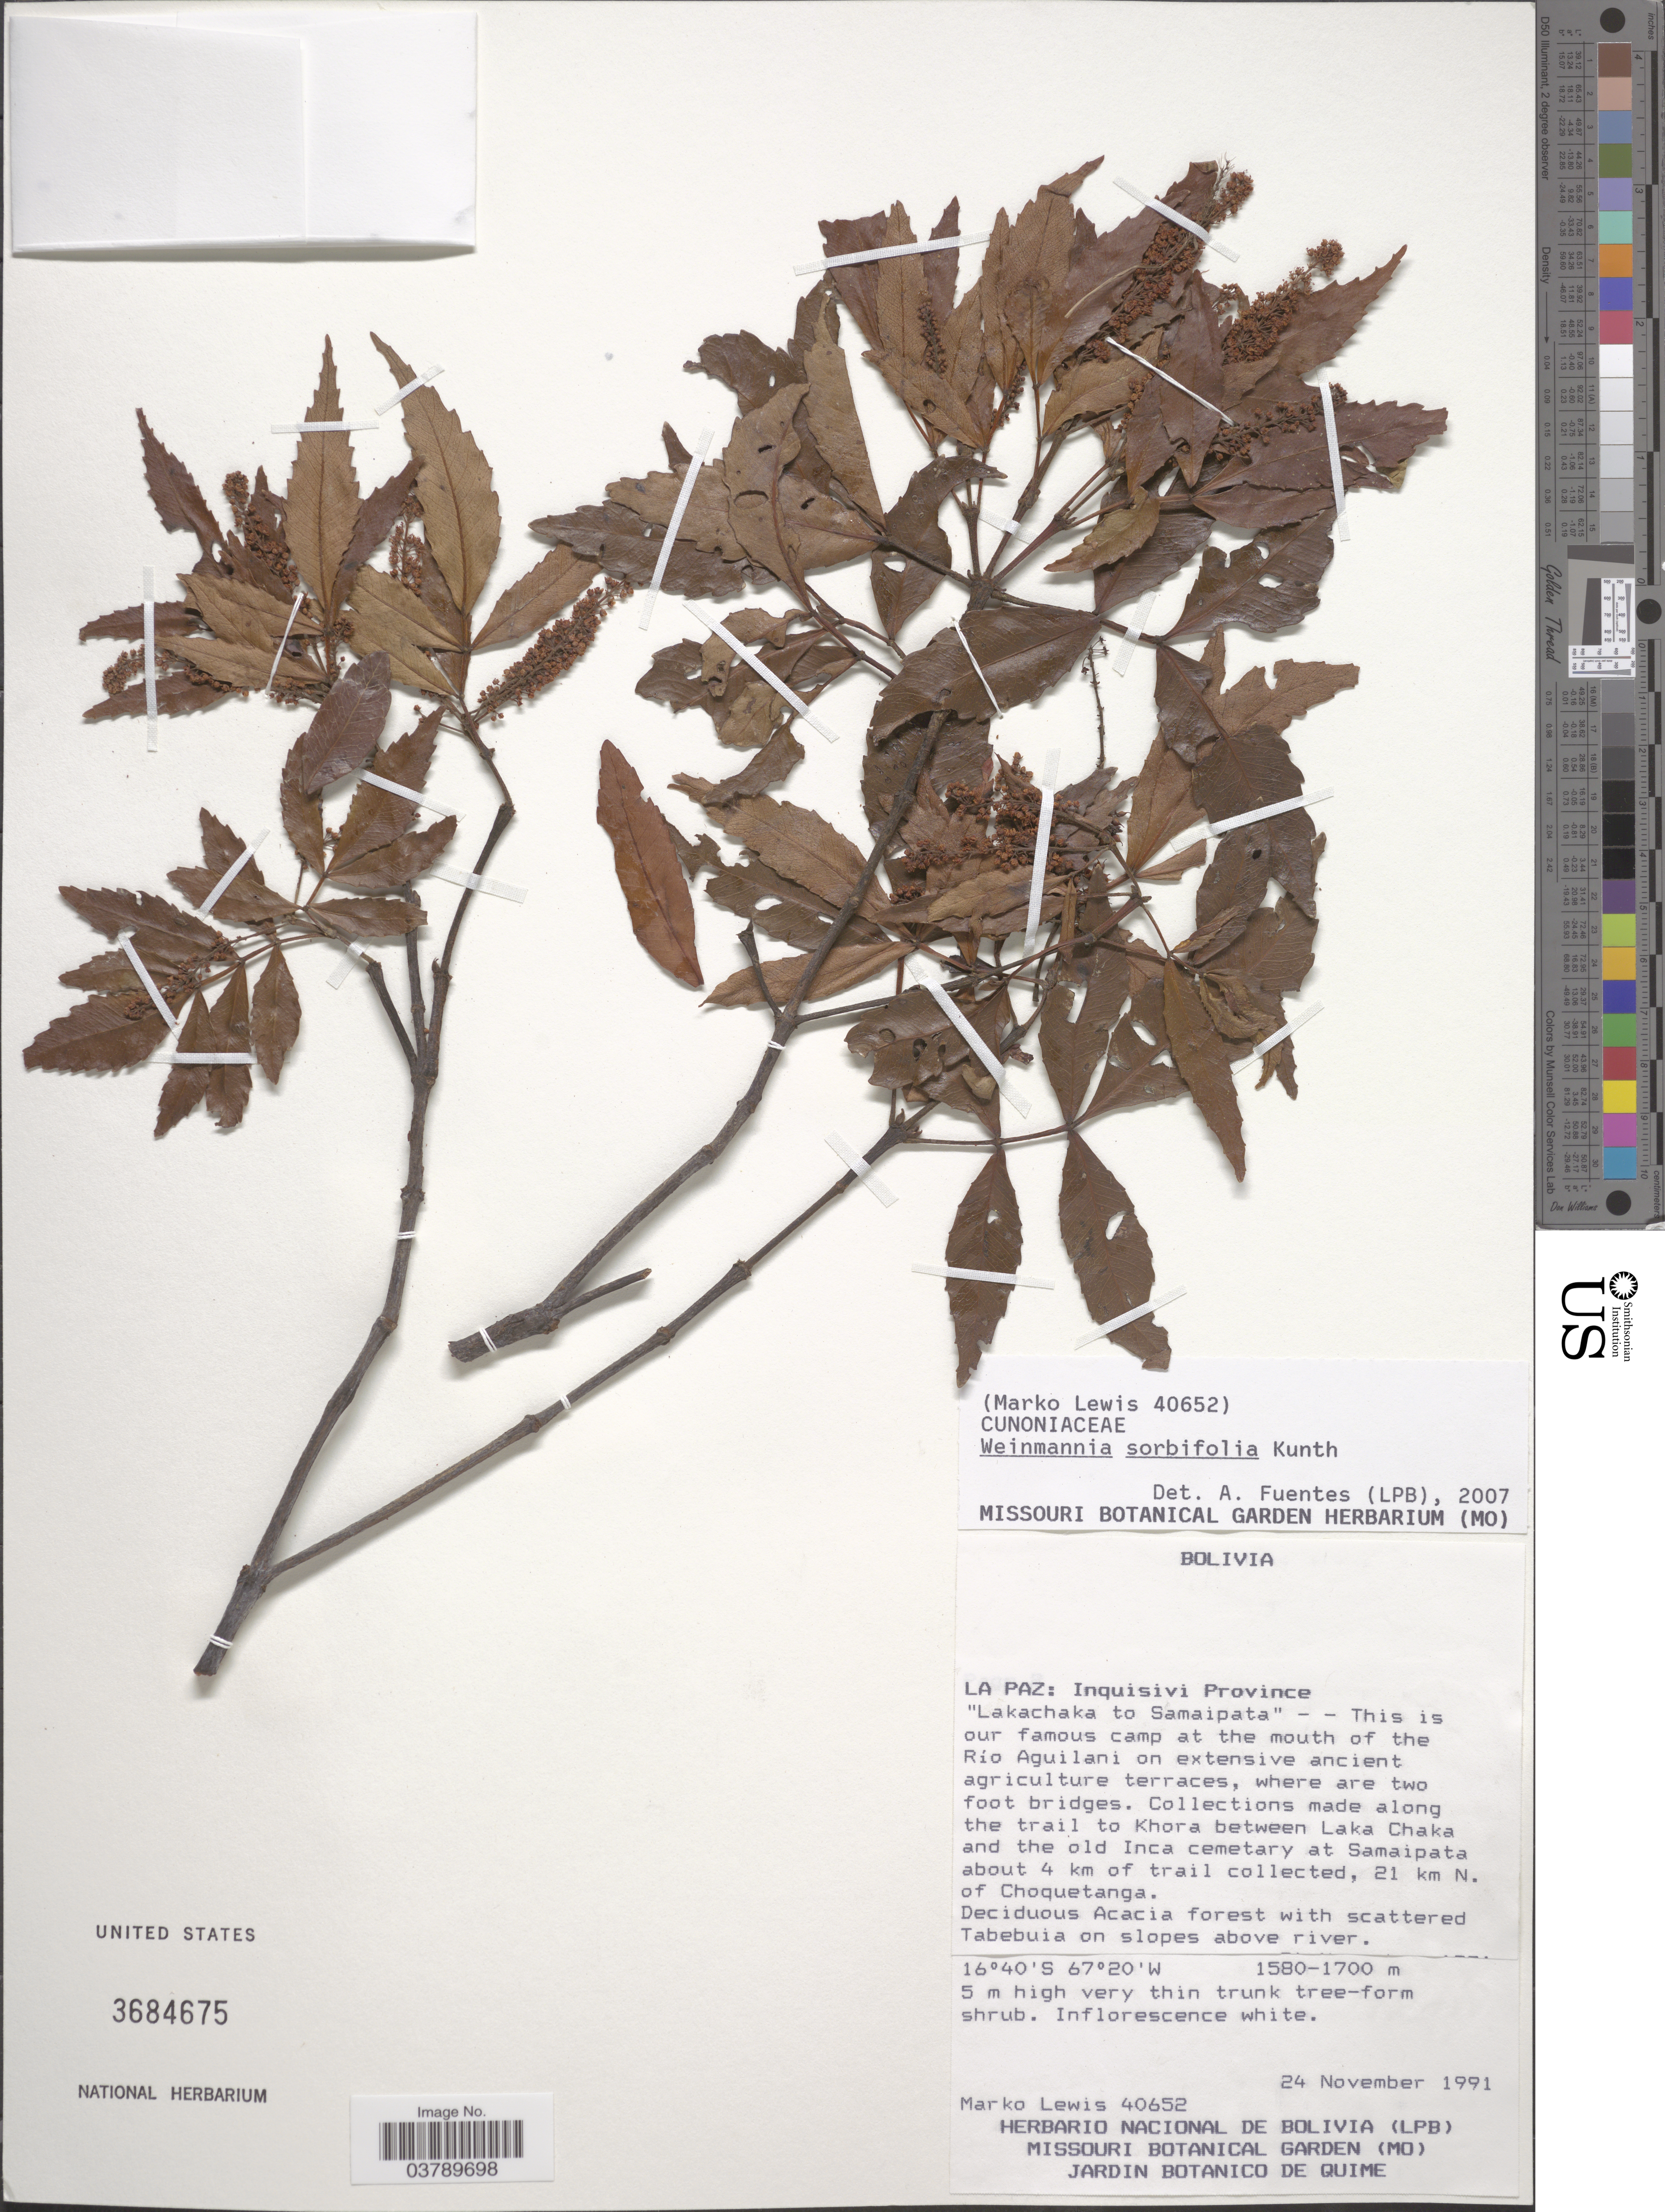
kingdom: Plantae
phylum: Tracheophyta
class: Magnoliopsida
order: Oxalidales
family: Cunoniaceae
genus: Weinmannia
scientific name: Weinmannia sorbifolia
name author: Kunth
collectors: M. A. Lewis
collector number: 40652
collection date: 1991-11-24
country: Bolivia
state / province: La Paz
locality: Inquisivi Province. "Lakachaka to Samaipata". This is our famous camp at the mouth of the Río Aguilani on extensive ancient agriculture terraces, where are two foot bridges. Along the trail to Khora between Laka Chaka and the old Inca cemetary at Samaipata about 4 km of trail collected, 21 km N. of Choquetanga.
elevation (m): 1580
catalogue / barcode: US 3684675